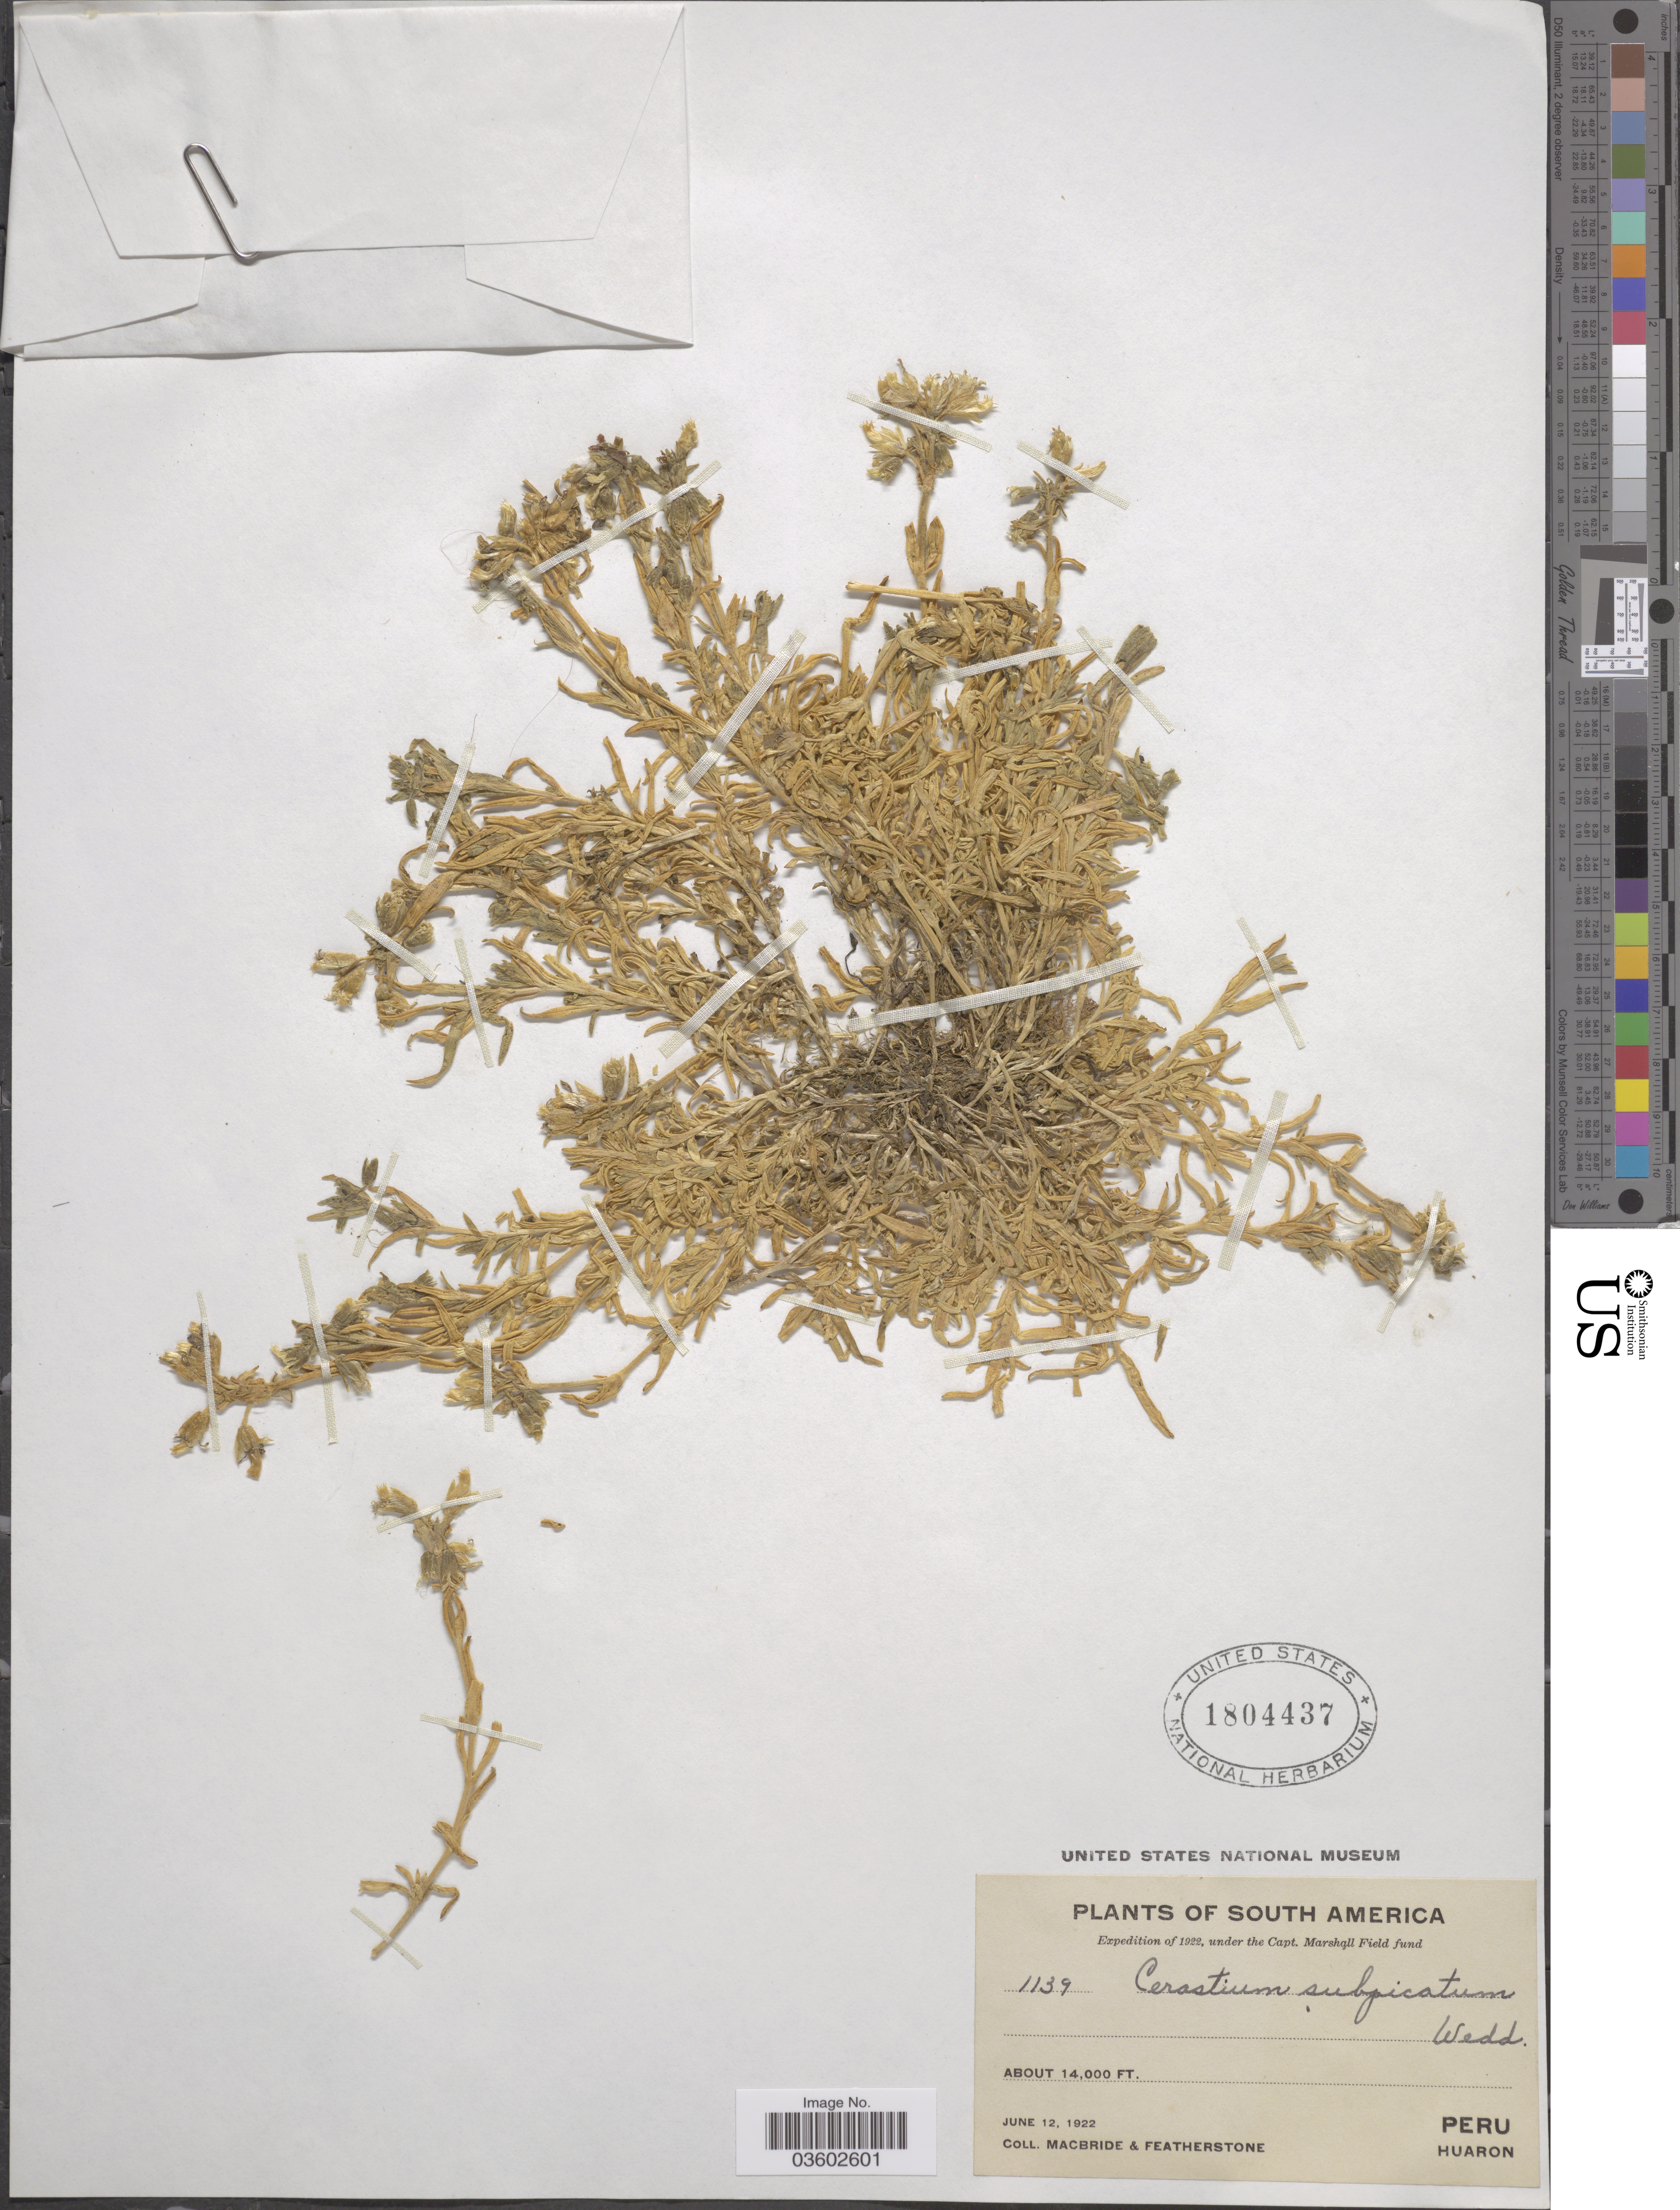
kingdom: Plantae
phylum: Tracheophyta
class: Magnoliopsida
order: Caryophyllales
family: Caryophyllaceae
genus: Cerastium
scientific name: Cerastium subspicatum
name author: Wedd.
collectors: Macbride, -- & -. Featherstone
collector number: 1139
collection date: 1922-06-12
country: Peru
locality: Huaron.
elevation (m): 4267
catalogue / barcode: US 1804437